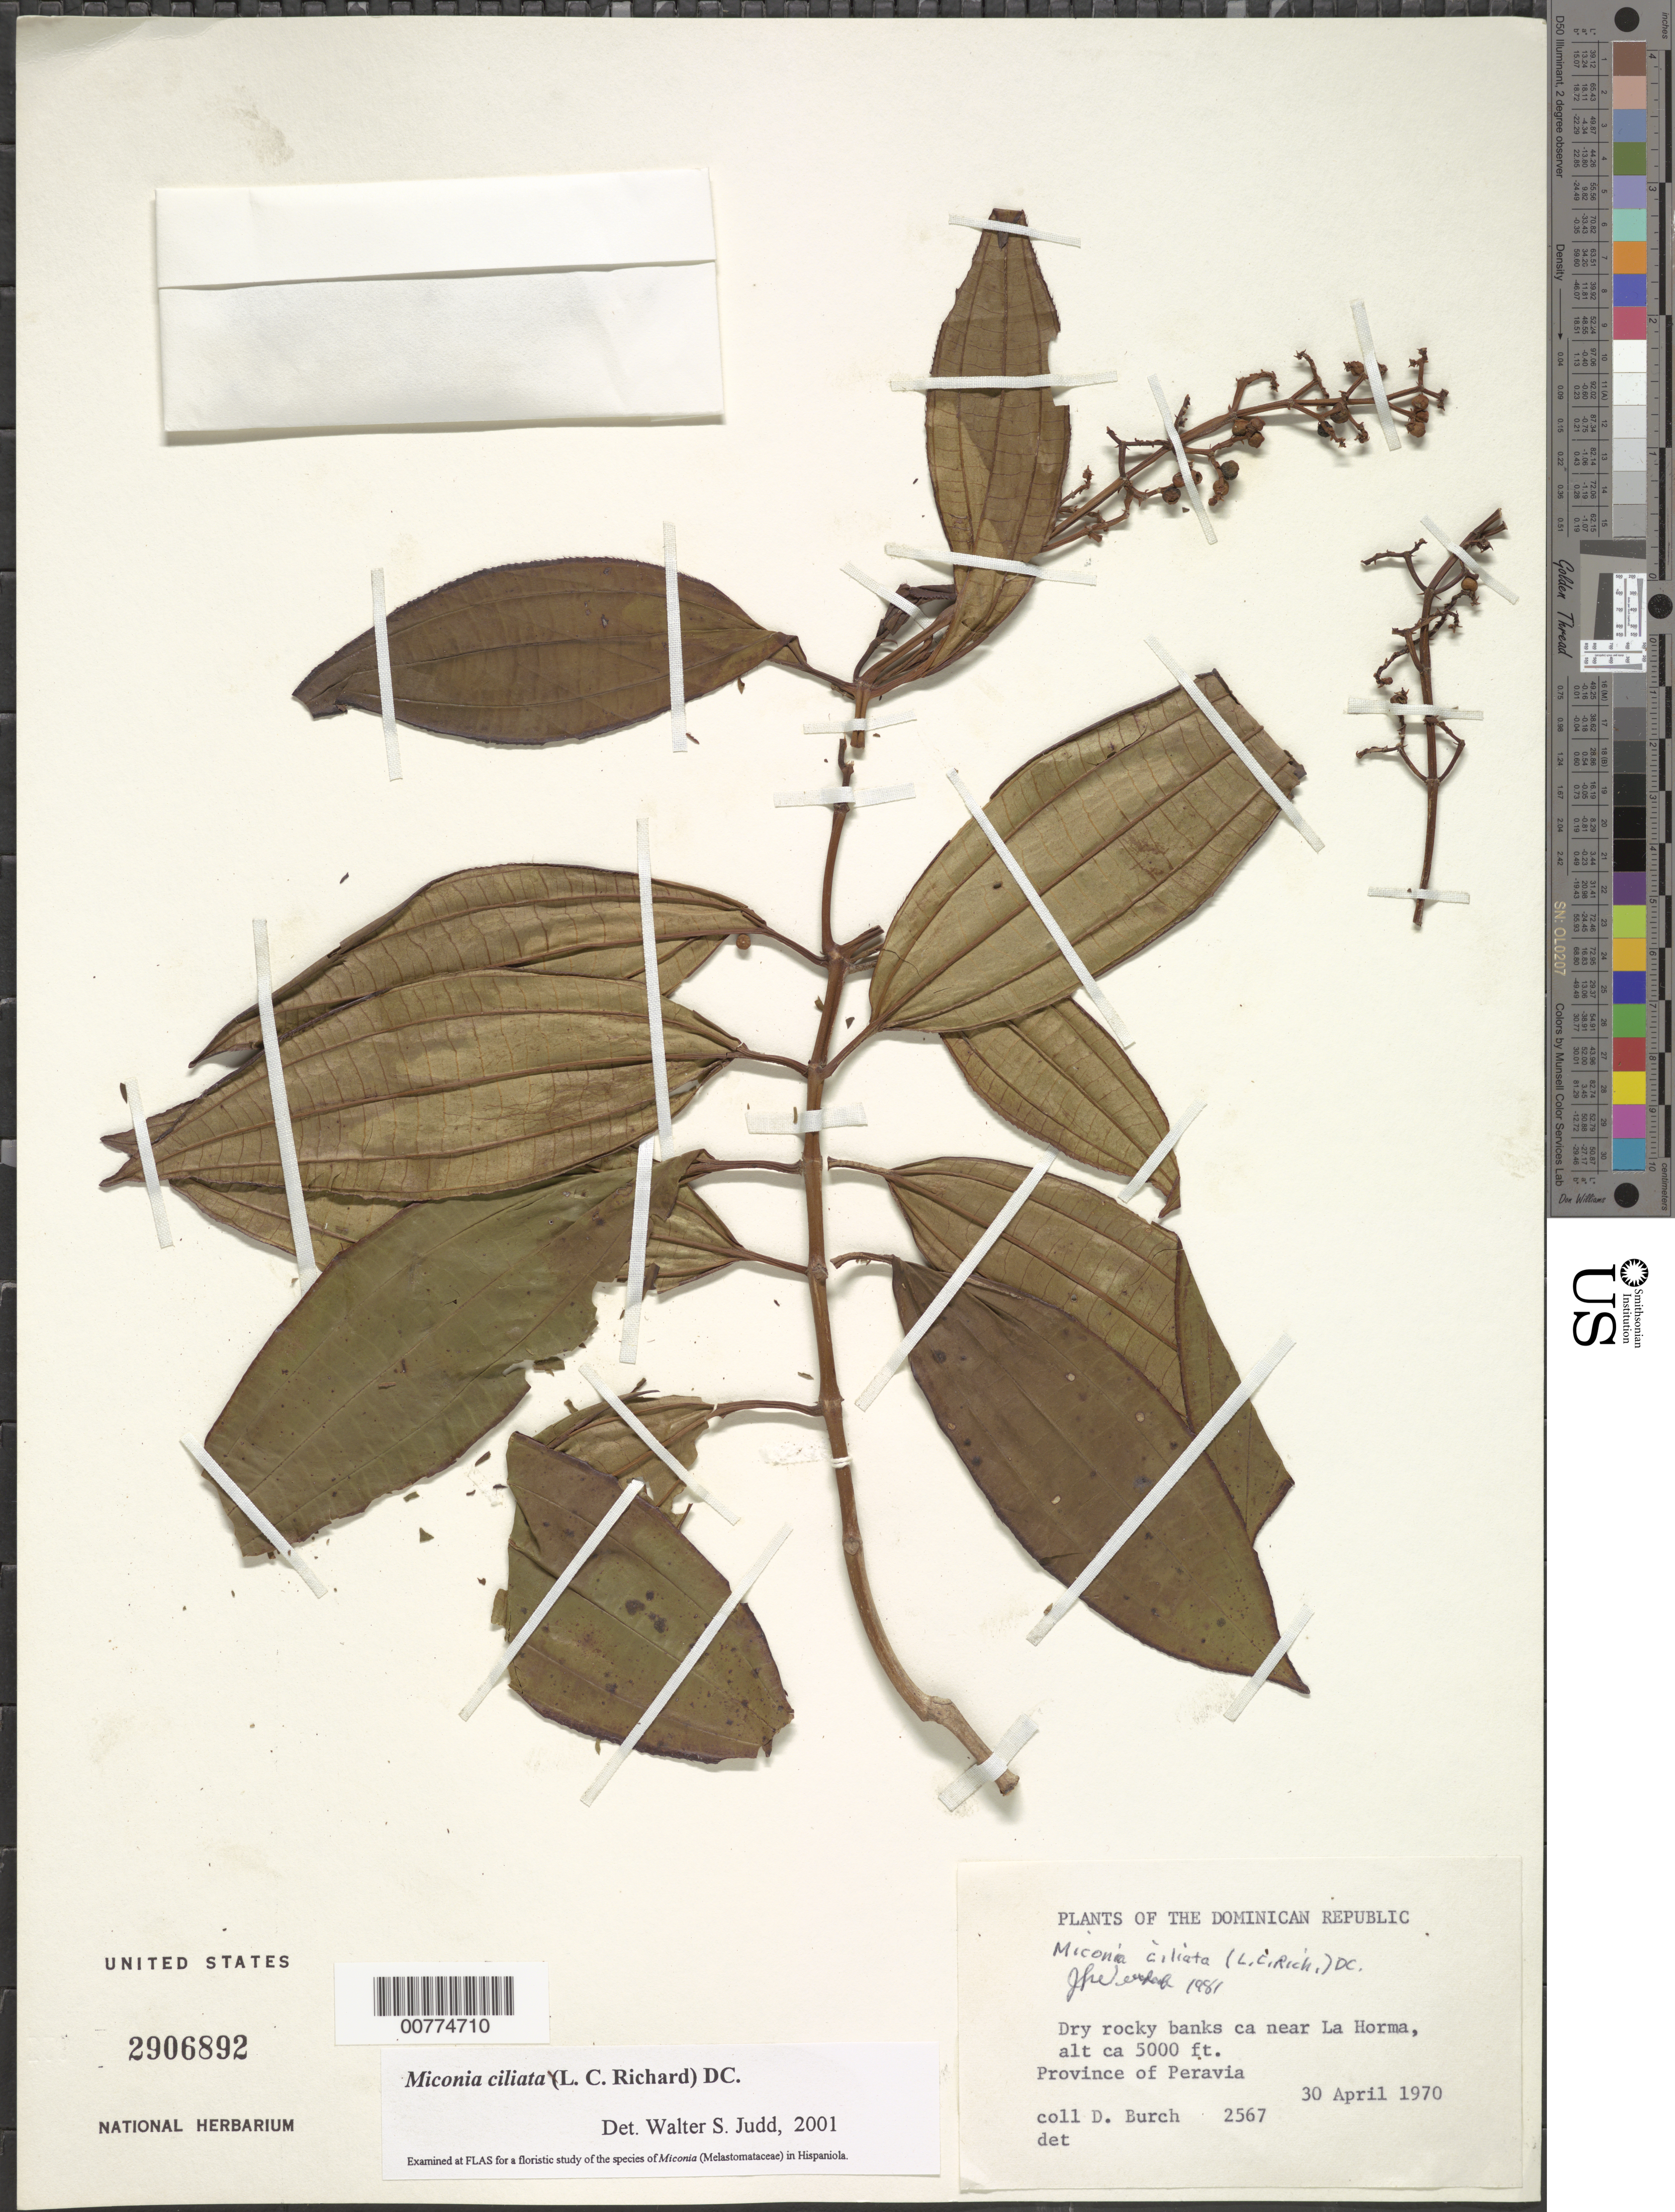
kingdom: Plantae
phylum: Tracheophyta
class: Magnoliopsida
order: Myrtales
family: Melastomataceae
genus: Miconia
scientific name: Miconia ciliata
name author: (Rich.) DC.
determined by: Judd, Walter S.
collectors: D. Burch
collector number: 2567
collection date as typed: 30 Apr 1970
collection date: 1970-04-30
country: Dominican Republic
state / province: Peravia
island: Hispaniola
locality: Near La Horma.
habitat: Dry rocky banks.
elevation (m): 1524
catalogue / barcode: US 2906892